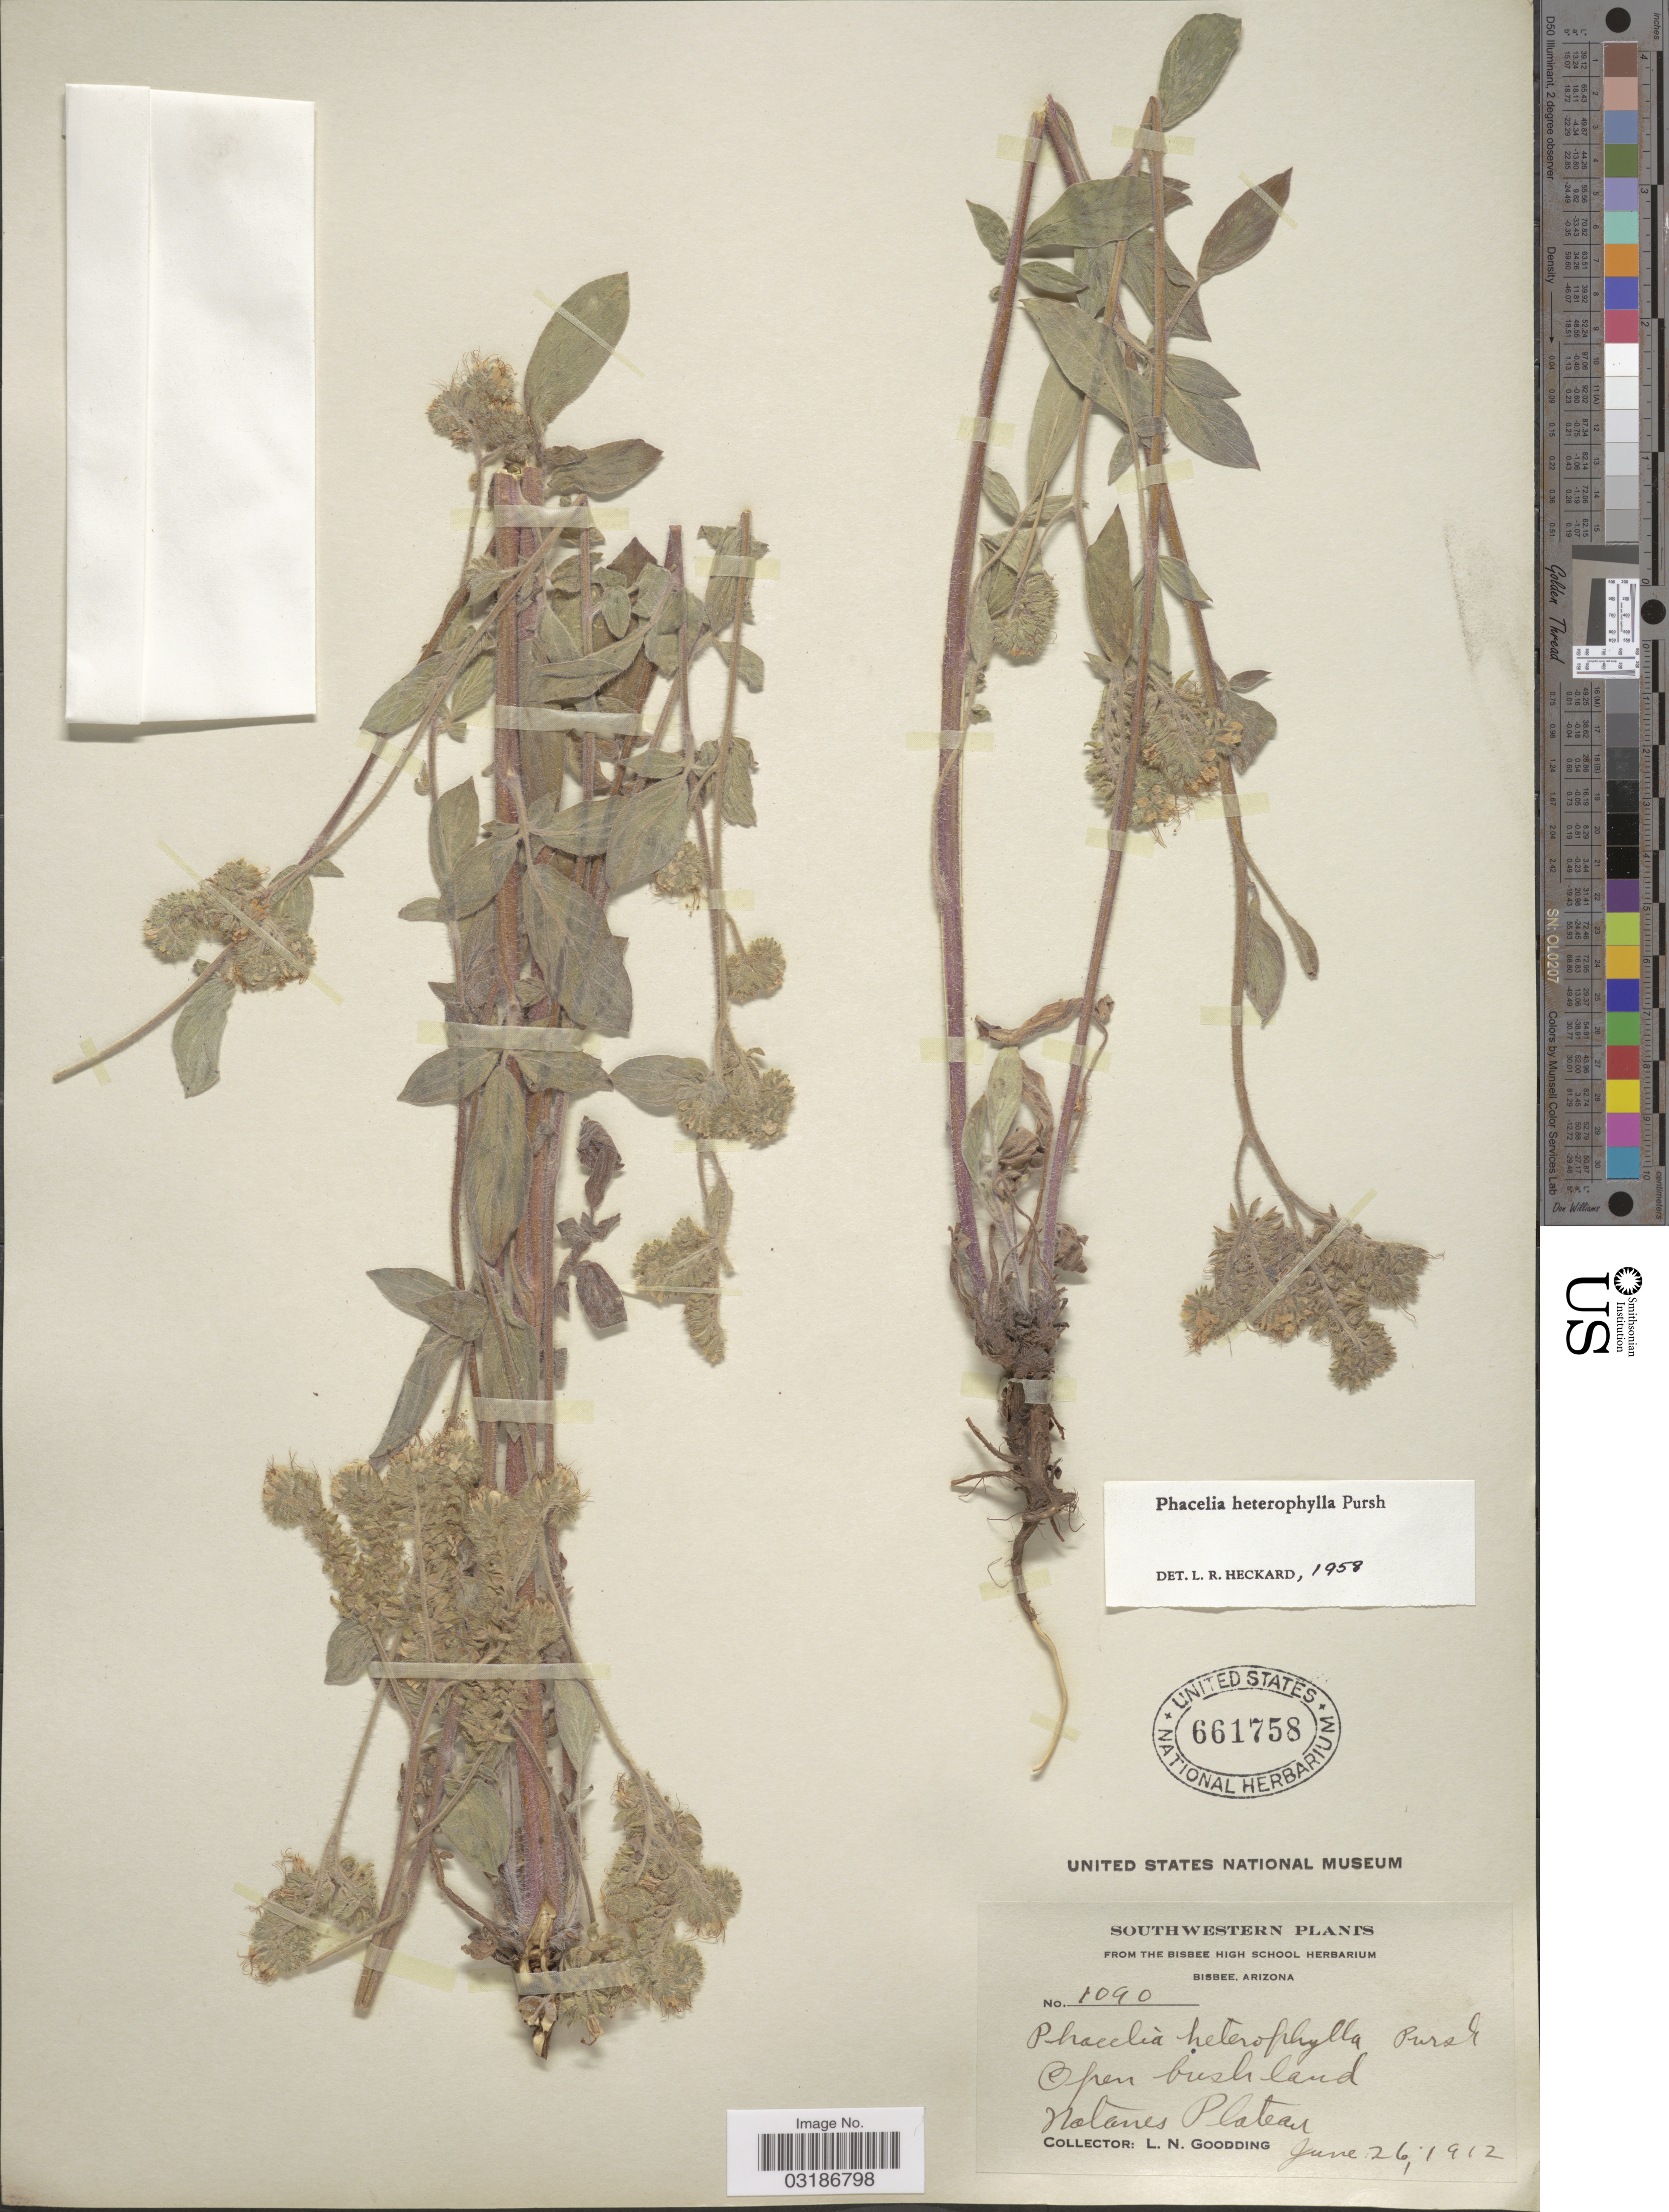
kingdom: Plantae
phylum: Tracheophyta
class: Magnoliopsida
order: Boraginales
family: Hydrophyllaceae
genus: Phacelia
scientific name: Phacelia heterophylla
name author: Pursh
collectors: L. N. Goodding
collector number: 1090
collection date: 1912-06-26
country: United States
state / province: Arizona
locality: Southwestern. Natanes Plateau.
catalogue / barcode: US 661758